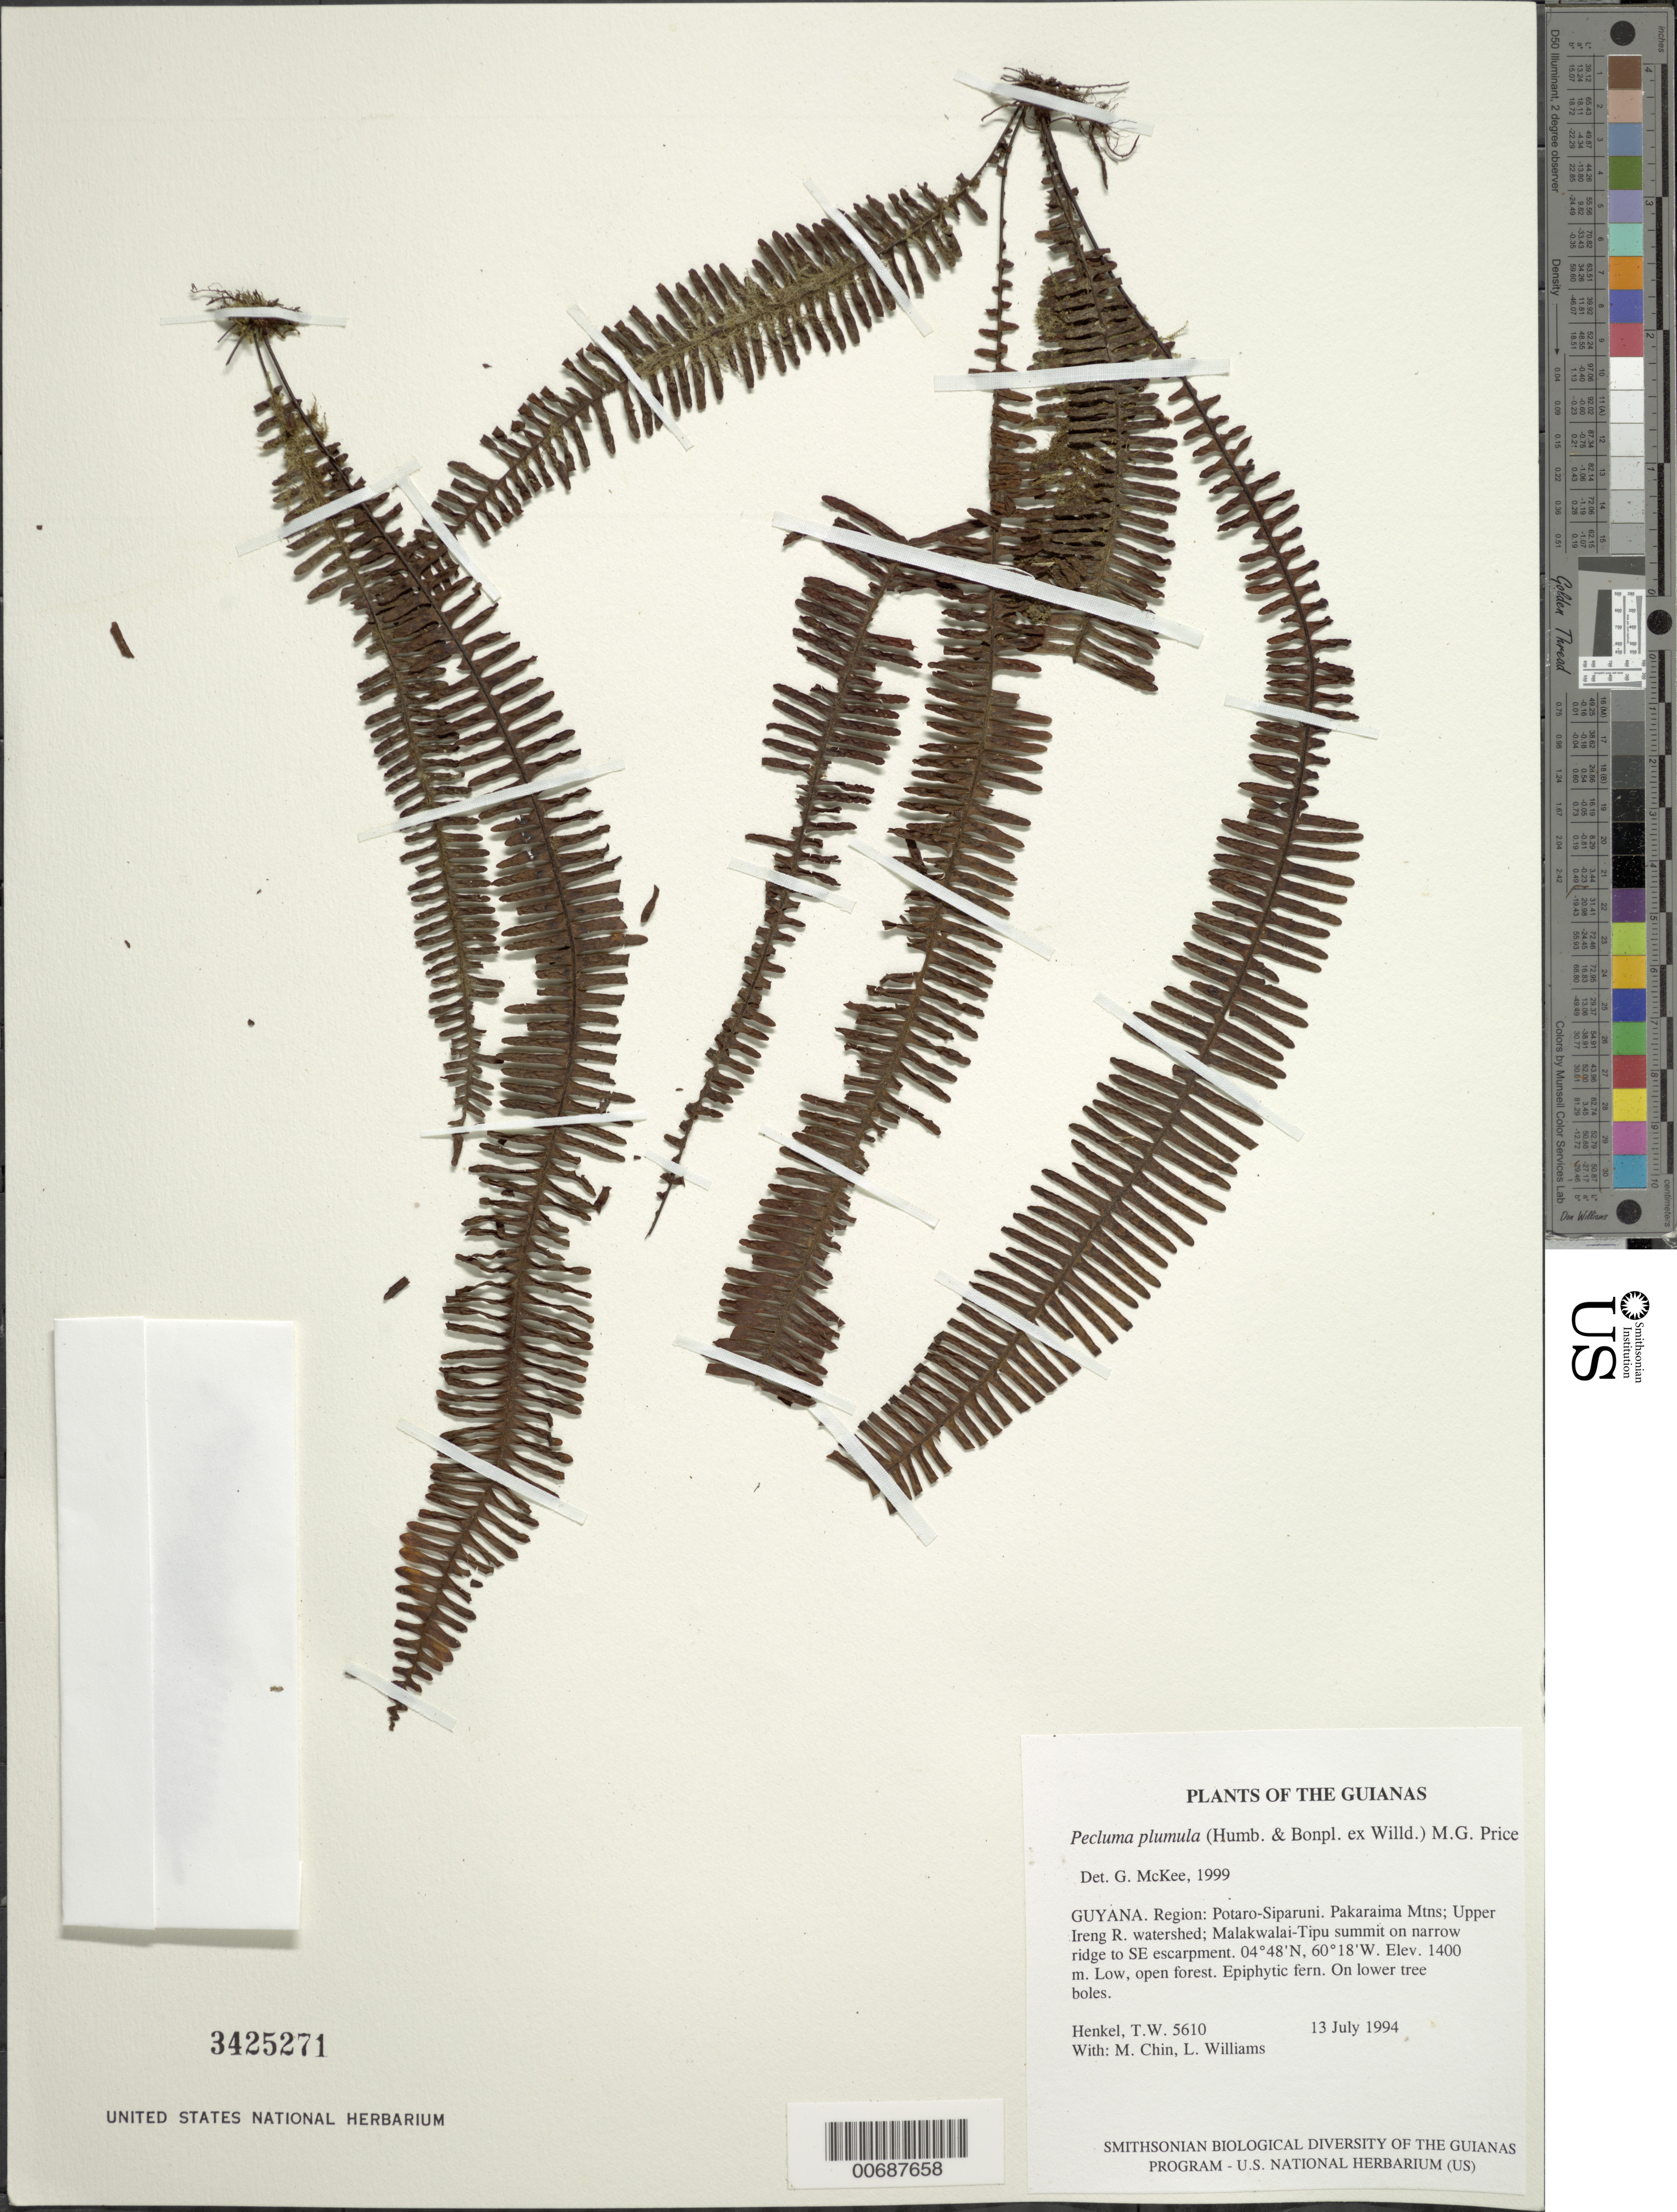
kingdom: Plantae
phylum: Tracheophyta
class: Polypodiopsida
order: Polypodiales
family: Polypodiaceae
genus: Pecluma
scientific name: Pecluma plumula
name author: (Humb. & Bonpl. ex Willd.) M.G. Price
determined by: McKee, G. S., (US), NMNH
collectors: T. Henkel, M. Chin & L. Williams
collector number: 5610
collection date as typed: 13 July 1994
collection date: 1994-07-13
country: Guyana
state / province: Potaro-Siparuni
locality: Pakaraima Mtns; Upper Ireng R. watershed; Malakwalai-Tipu summit on narrow ridge to SE escarpment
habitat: Low, open forest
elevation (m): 1400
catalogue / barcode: US 3425271